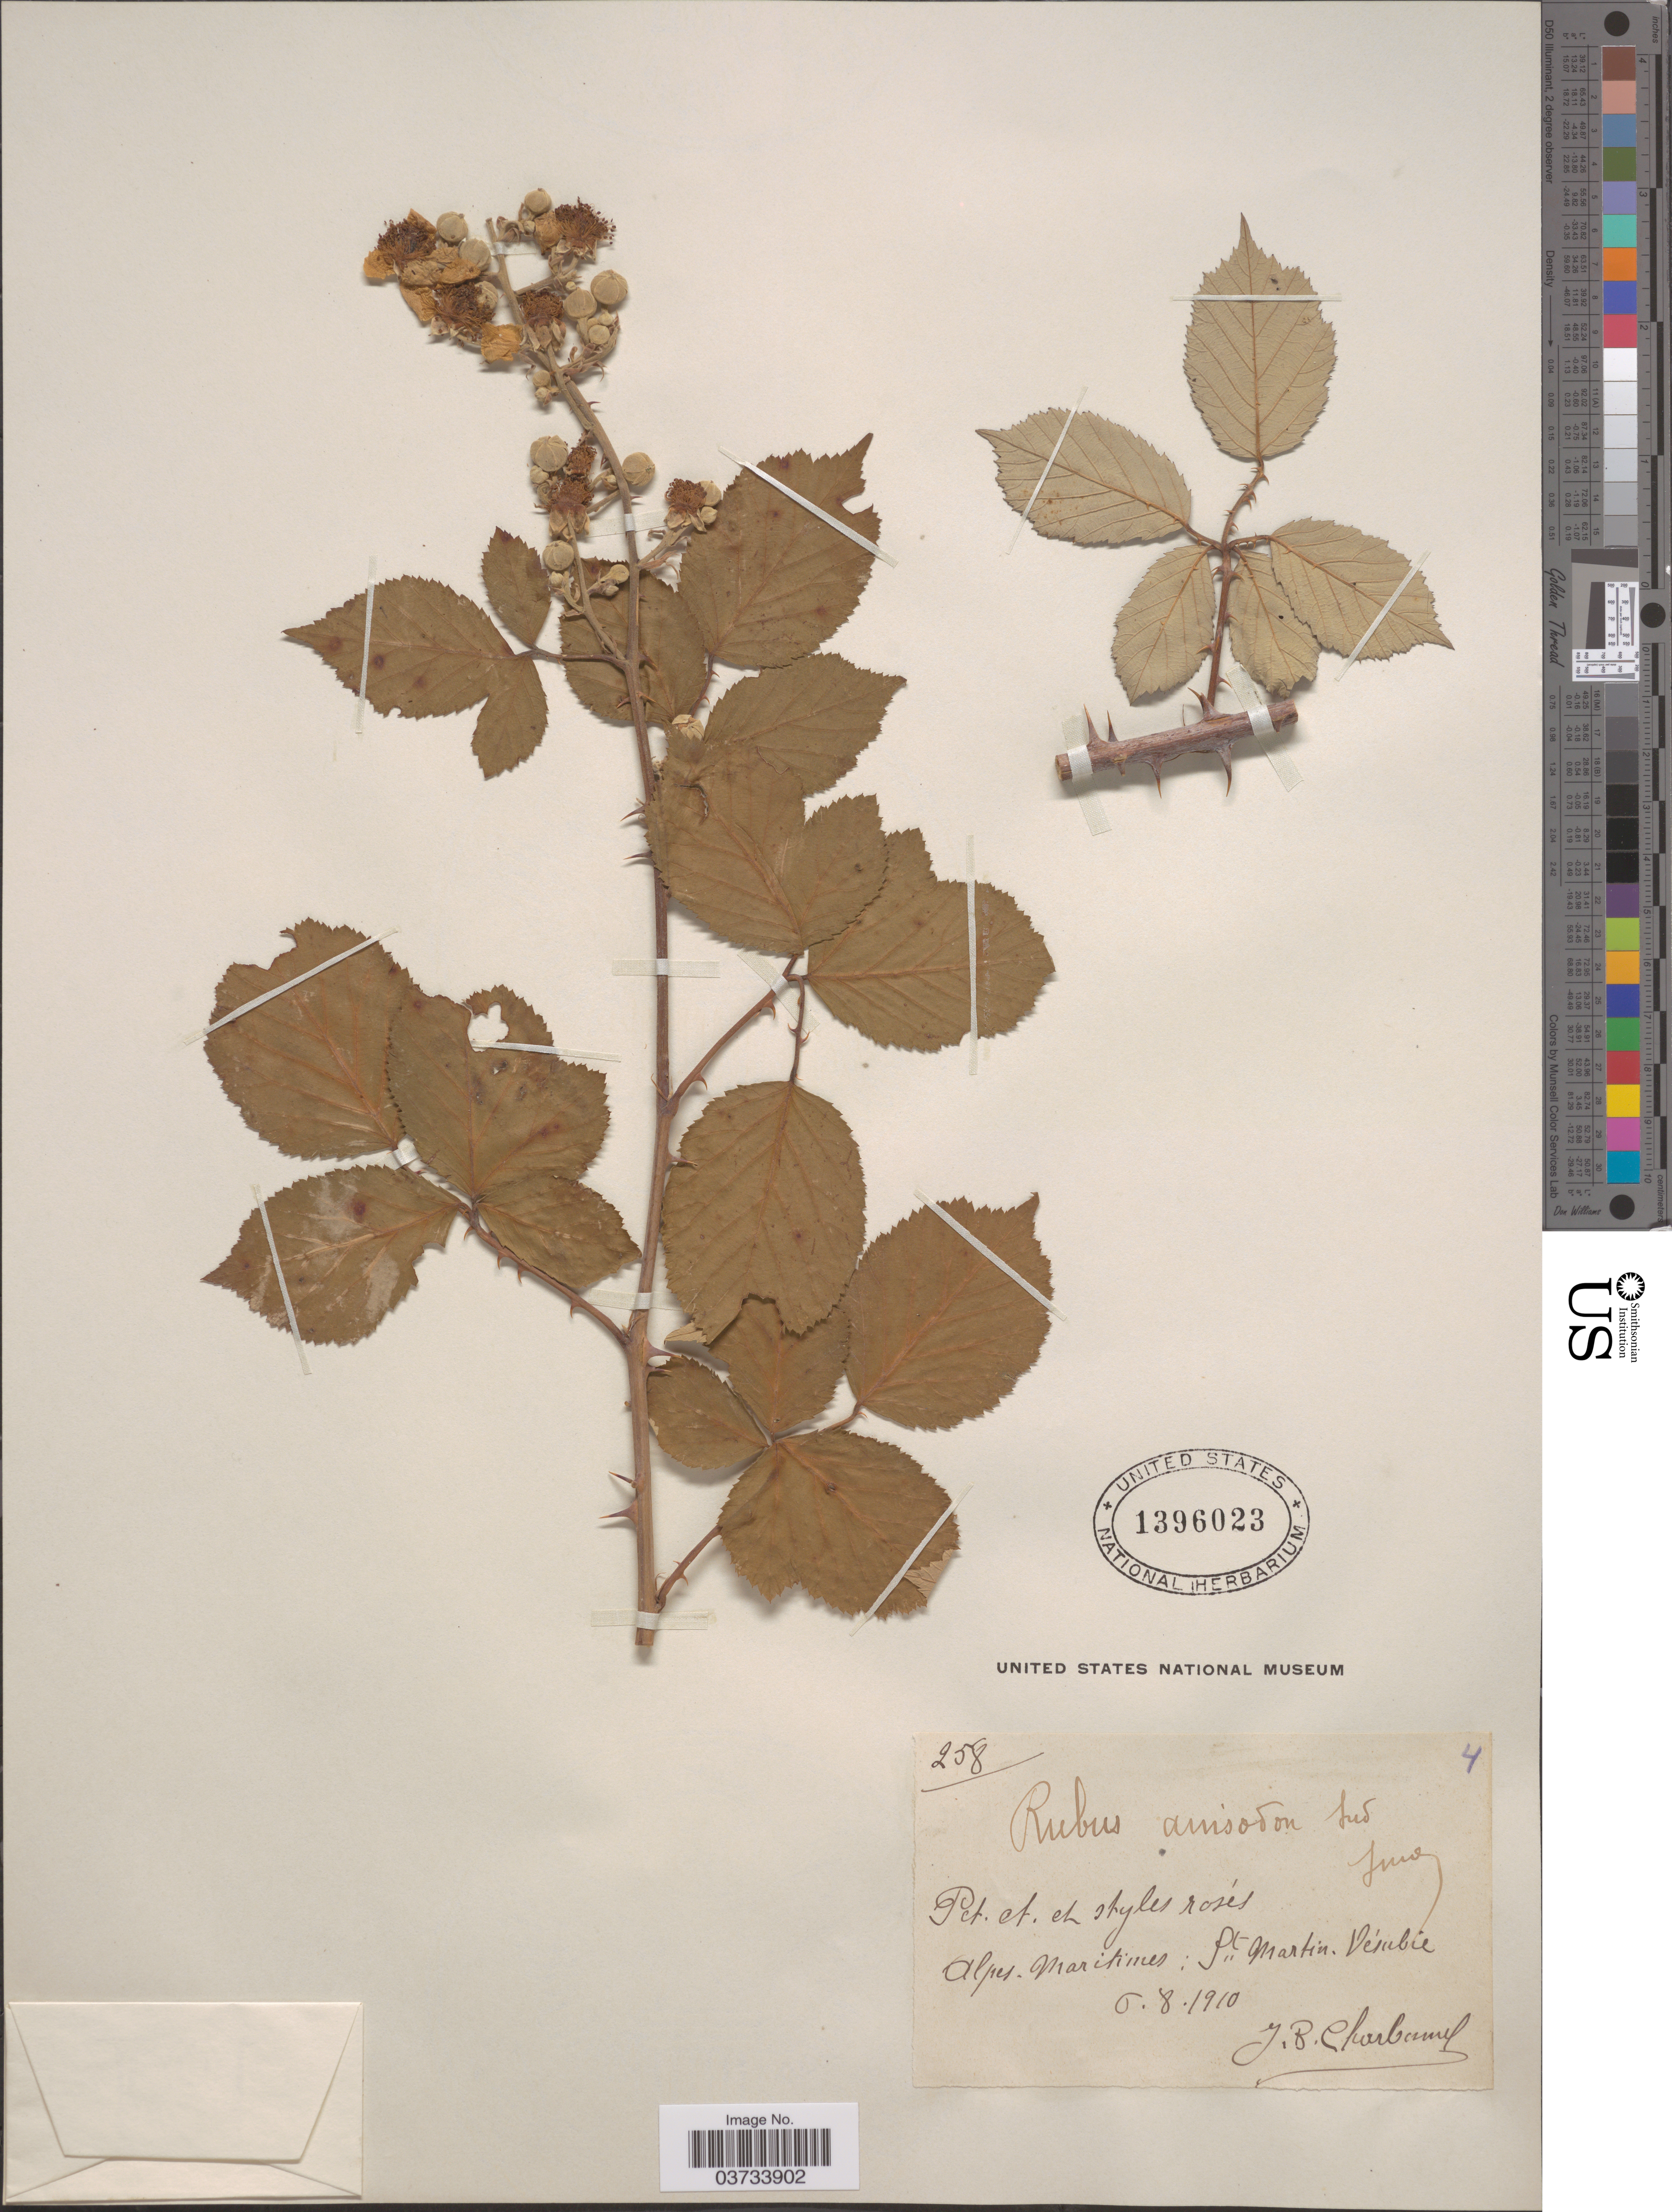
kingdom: Plantae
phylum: Tracheophyta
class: Magnoliopsida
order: Rosales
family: Rosaceae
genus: Rubus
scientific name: Rubus anisodon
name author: Sudre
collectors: J. Charbonnel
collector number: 258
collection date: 1910-08-06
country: France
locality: Alpes Maritimes: St. Martin Vésubie.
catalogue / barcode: US 1396023